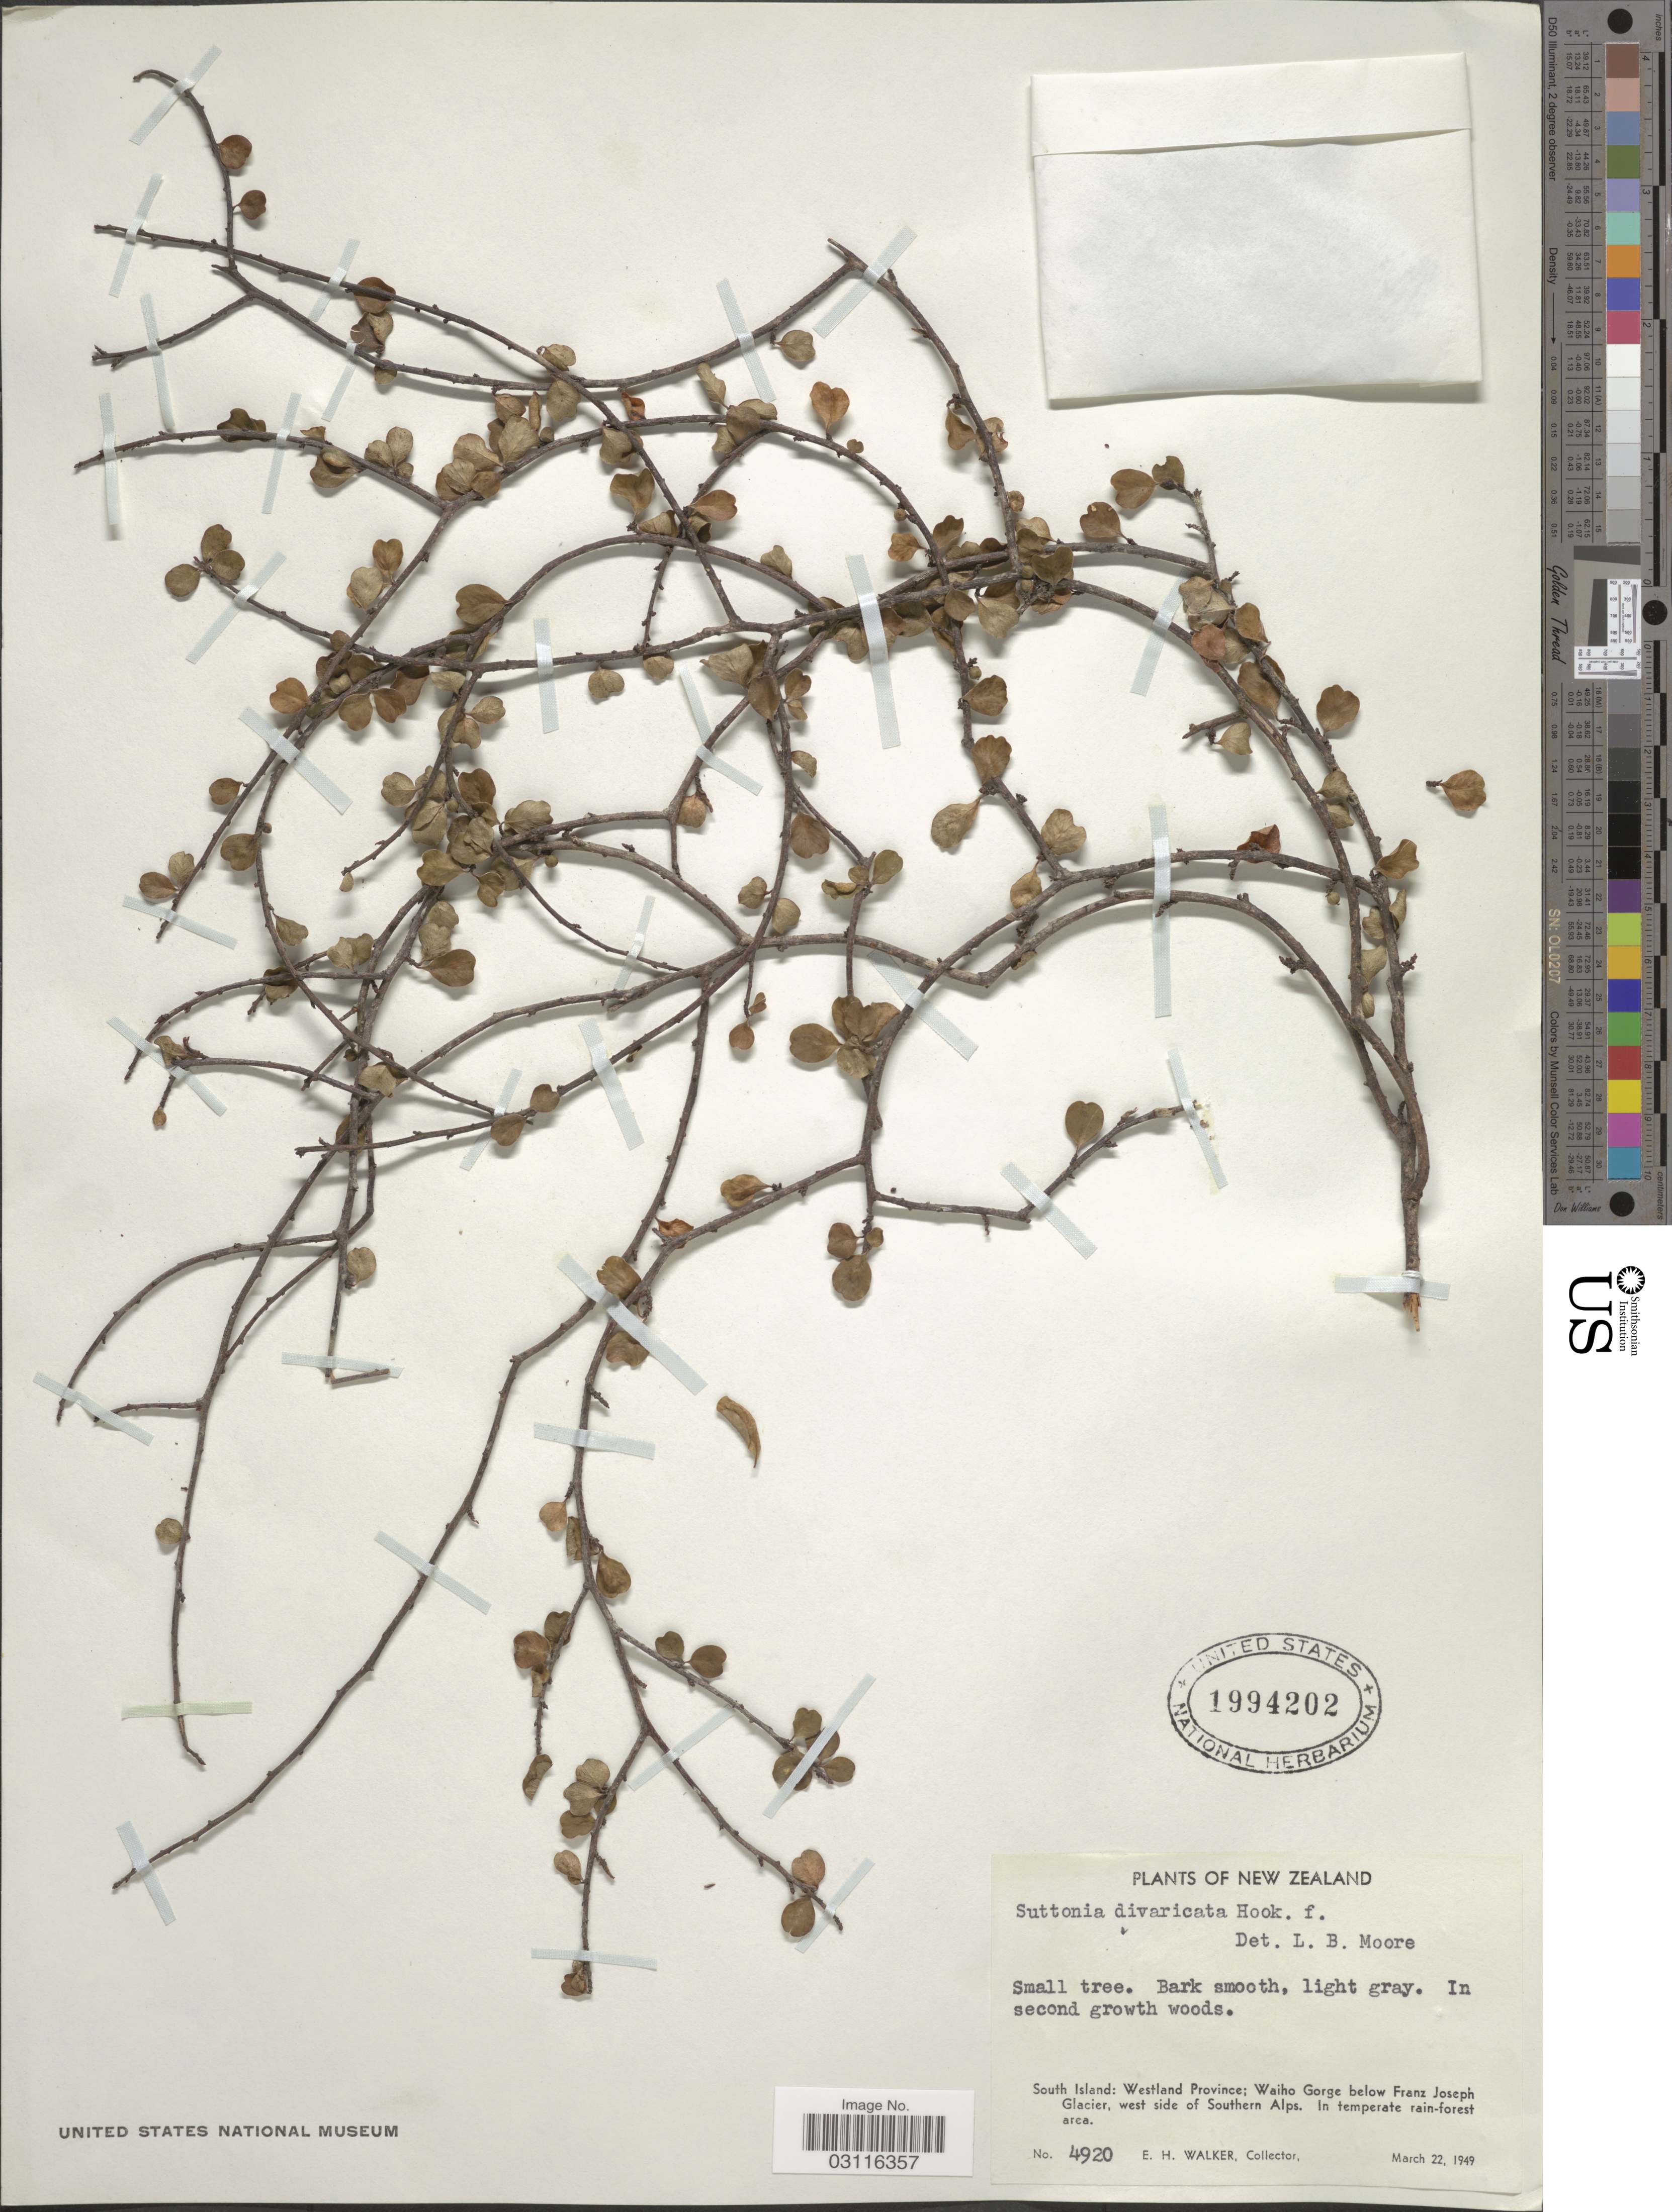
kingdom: Plantae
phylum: Tracheophyta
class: Magnoliopsida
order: Ericales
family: Primulaceae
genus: Suttonia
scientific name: Suttonia divaricata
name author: Hook. f.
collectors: E. H. Walker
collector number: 4920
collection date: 1949-03-22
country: New Zealand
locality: South Island: Westland Province; Waiho Gorge below Franz Joseph Glacier, west side of Southern Alps.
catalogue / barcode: US 1994202